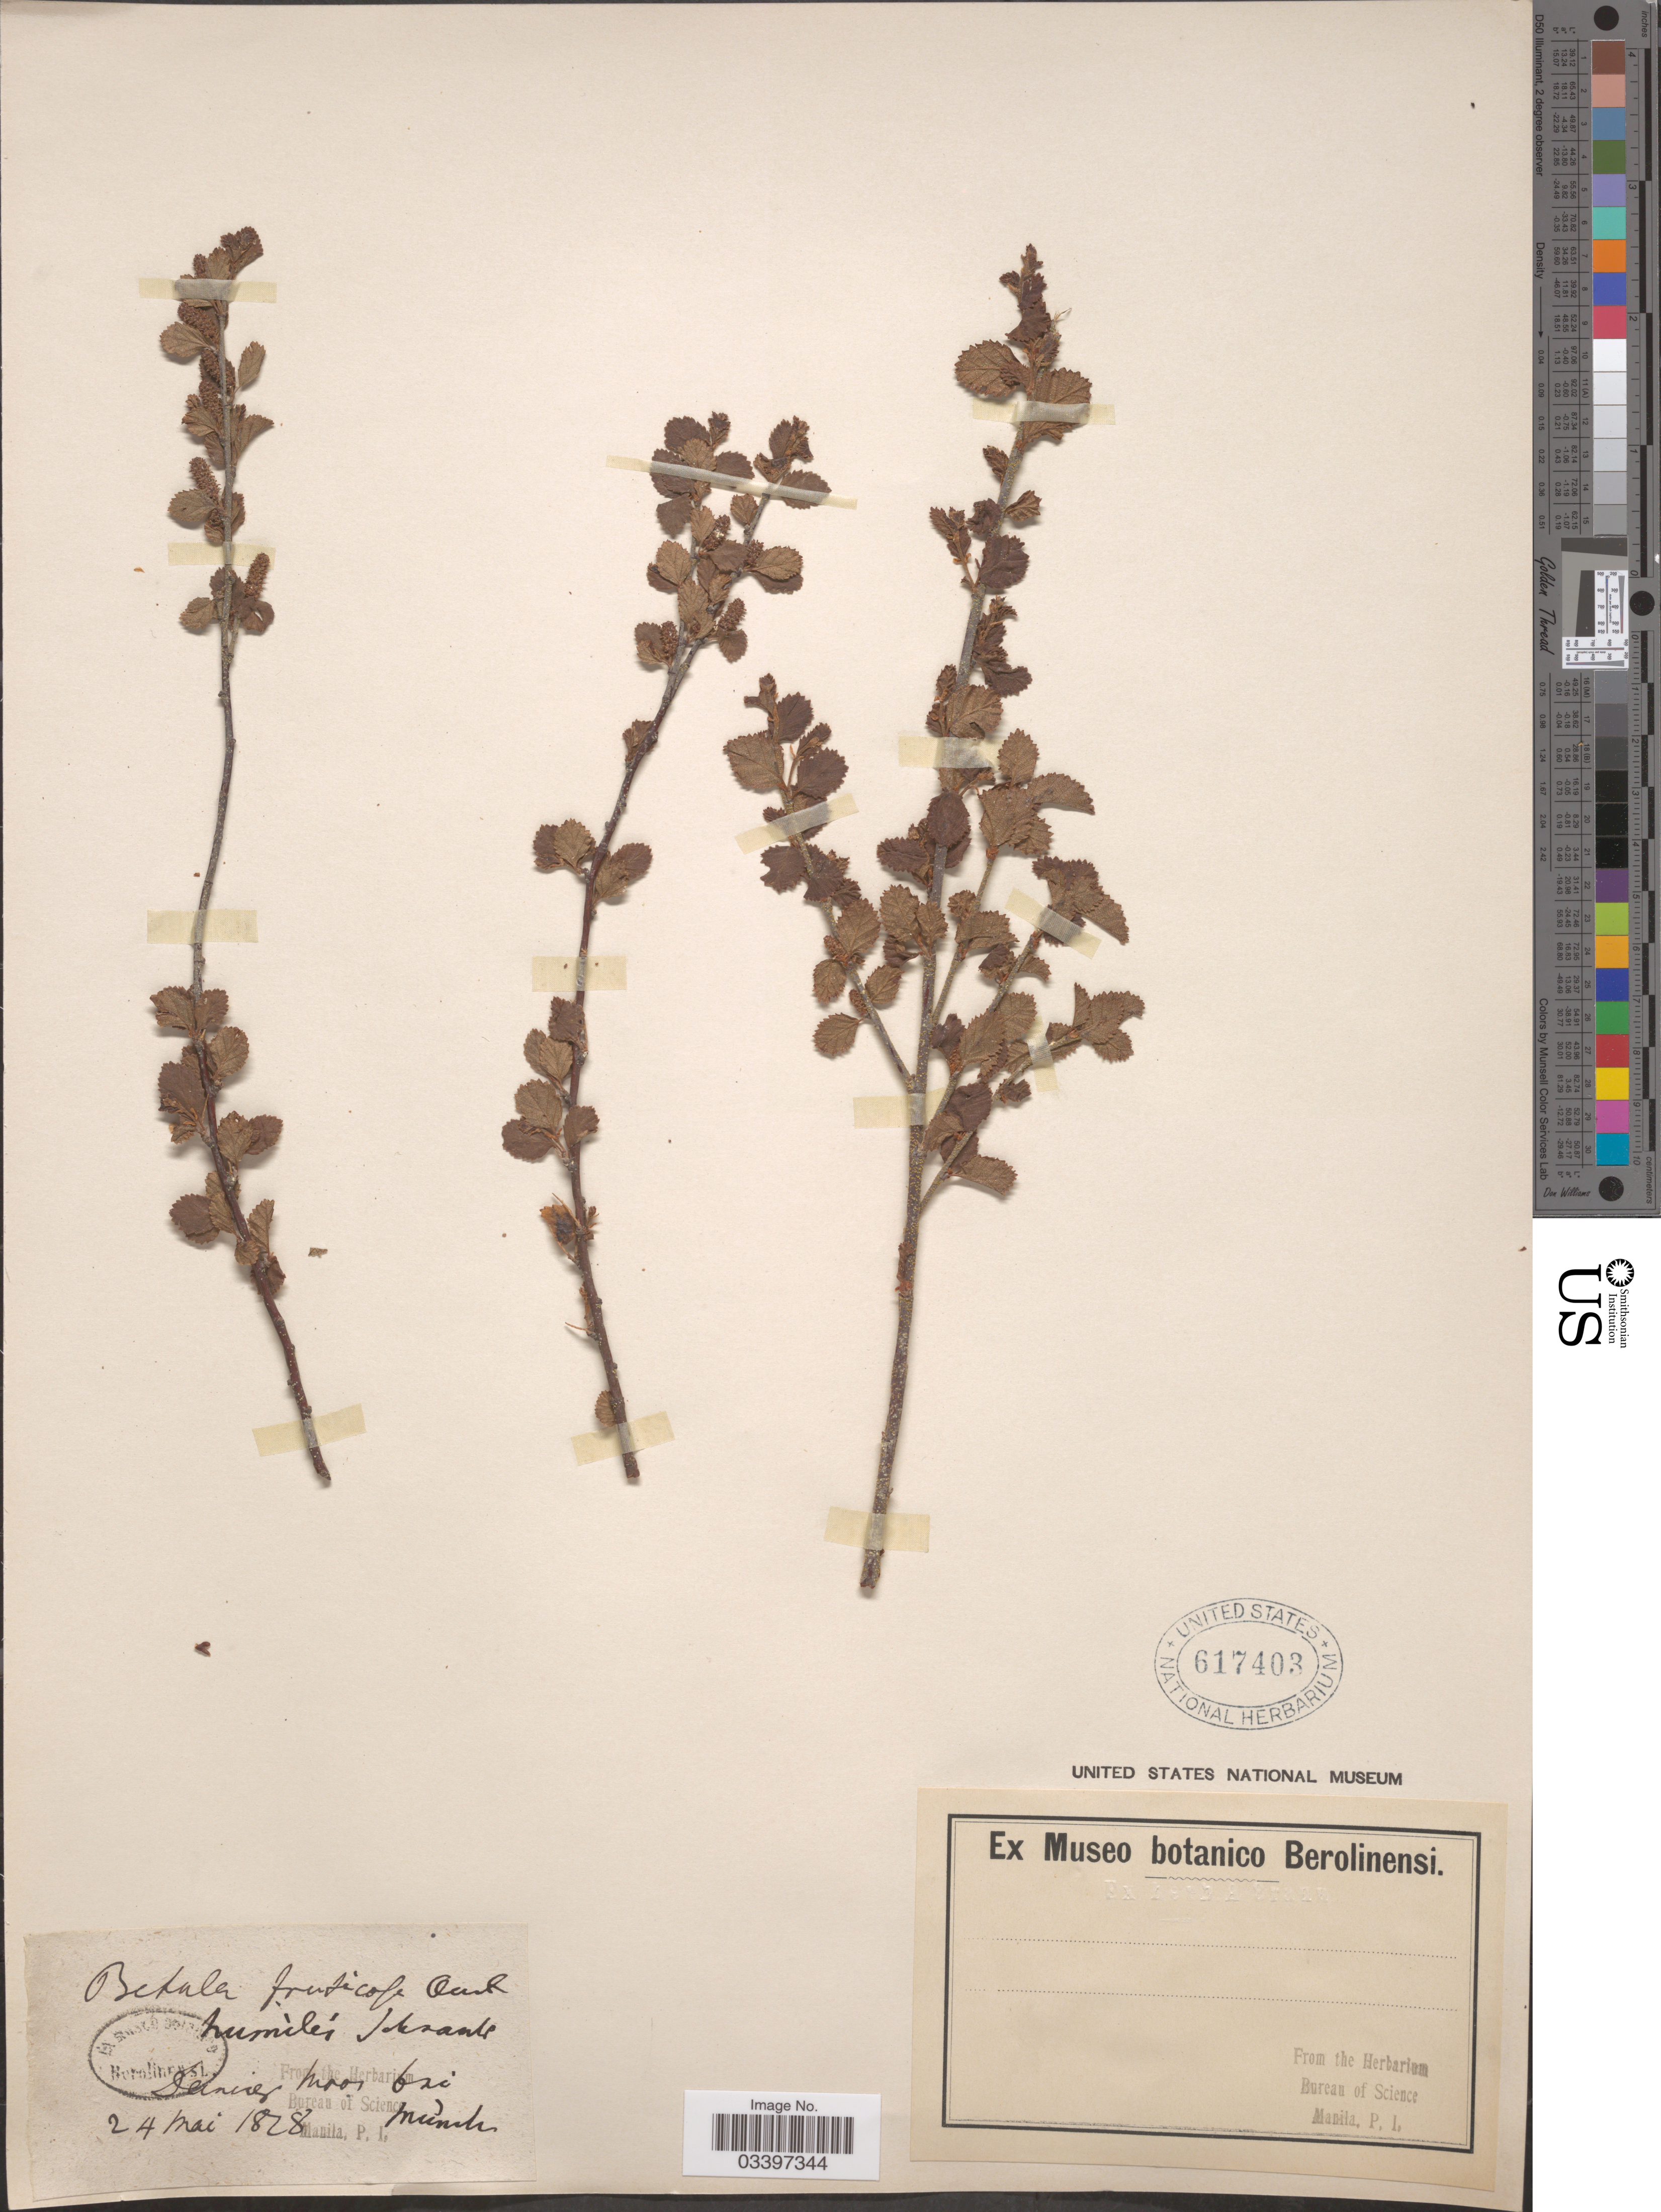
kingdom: Plantae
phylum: Tracheophyta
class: Magnoliopsida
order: Fagales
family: Betulaceae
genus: Betula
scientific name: Betula fruticosa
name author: Pall.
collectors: ex Museo Botanico Berolinensi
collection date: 1828-05-24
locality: Deinige Moos bai Mùnch. [interpreted]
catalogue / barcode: US 617403